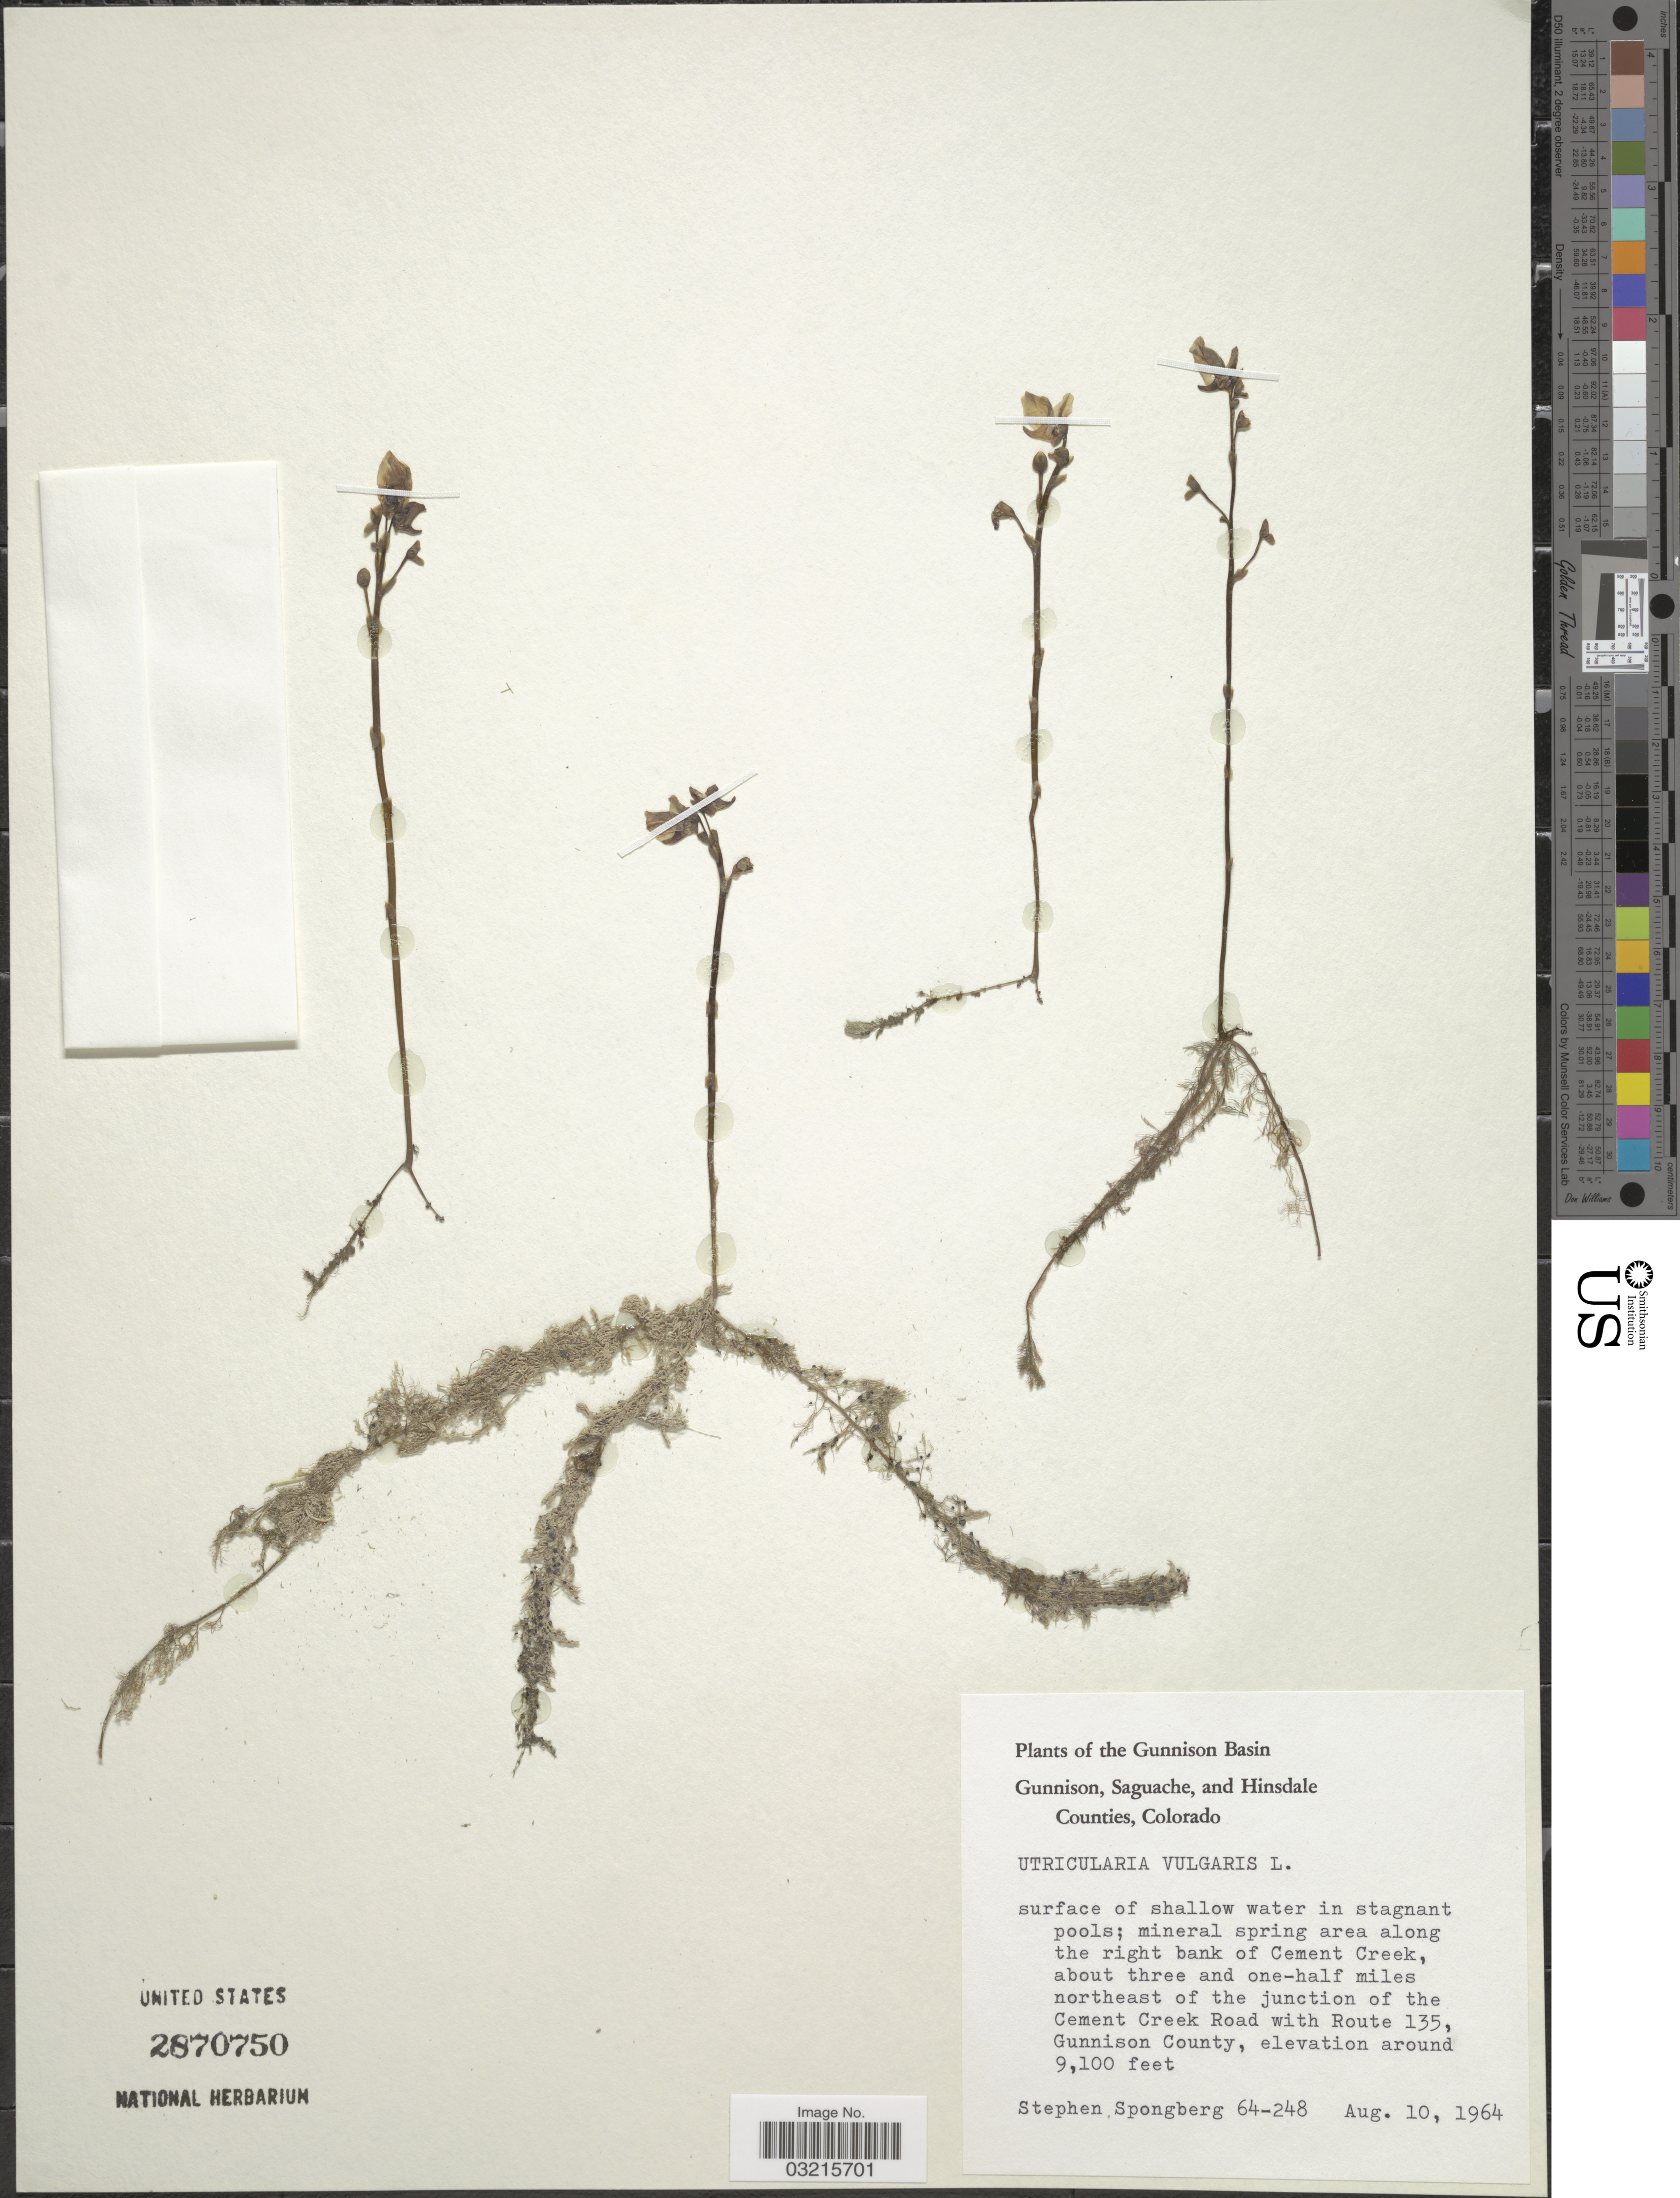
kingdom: Plantae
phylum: Tracheophyta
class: Magnoliopsida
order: Lamiales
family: Lentibulariaceae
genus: Utricularia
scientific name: Utricularia vulgaris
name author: L.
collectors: S. A.Spongberg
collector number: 64-248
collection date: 1964-08-10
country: United States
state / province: Colorado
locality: The Gunnison Basin, Gunnison, Saguache, and Hinsdale Counties, mineral spring area along the right bank of Cement Creek, about three and one-half miles northeast of the junction of the Cement Creek Road with Route 135, Gunnison County.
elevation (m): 2774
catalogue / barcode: US 2870750